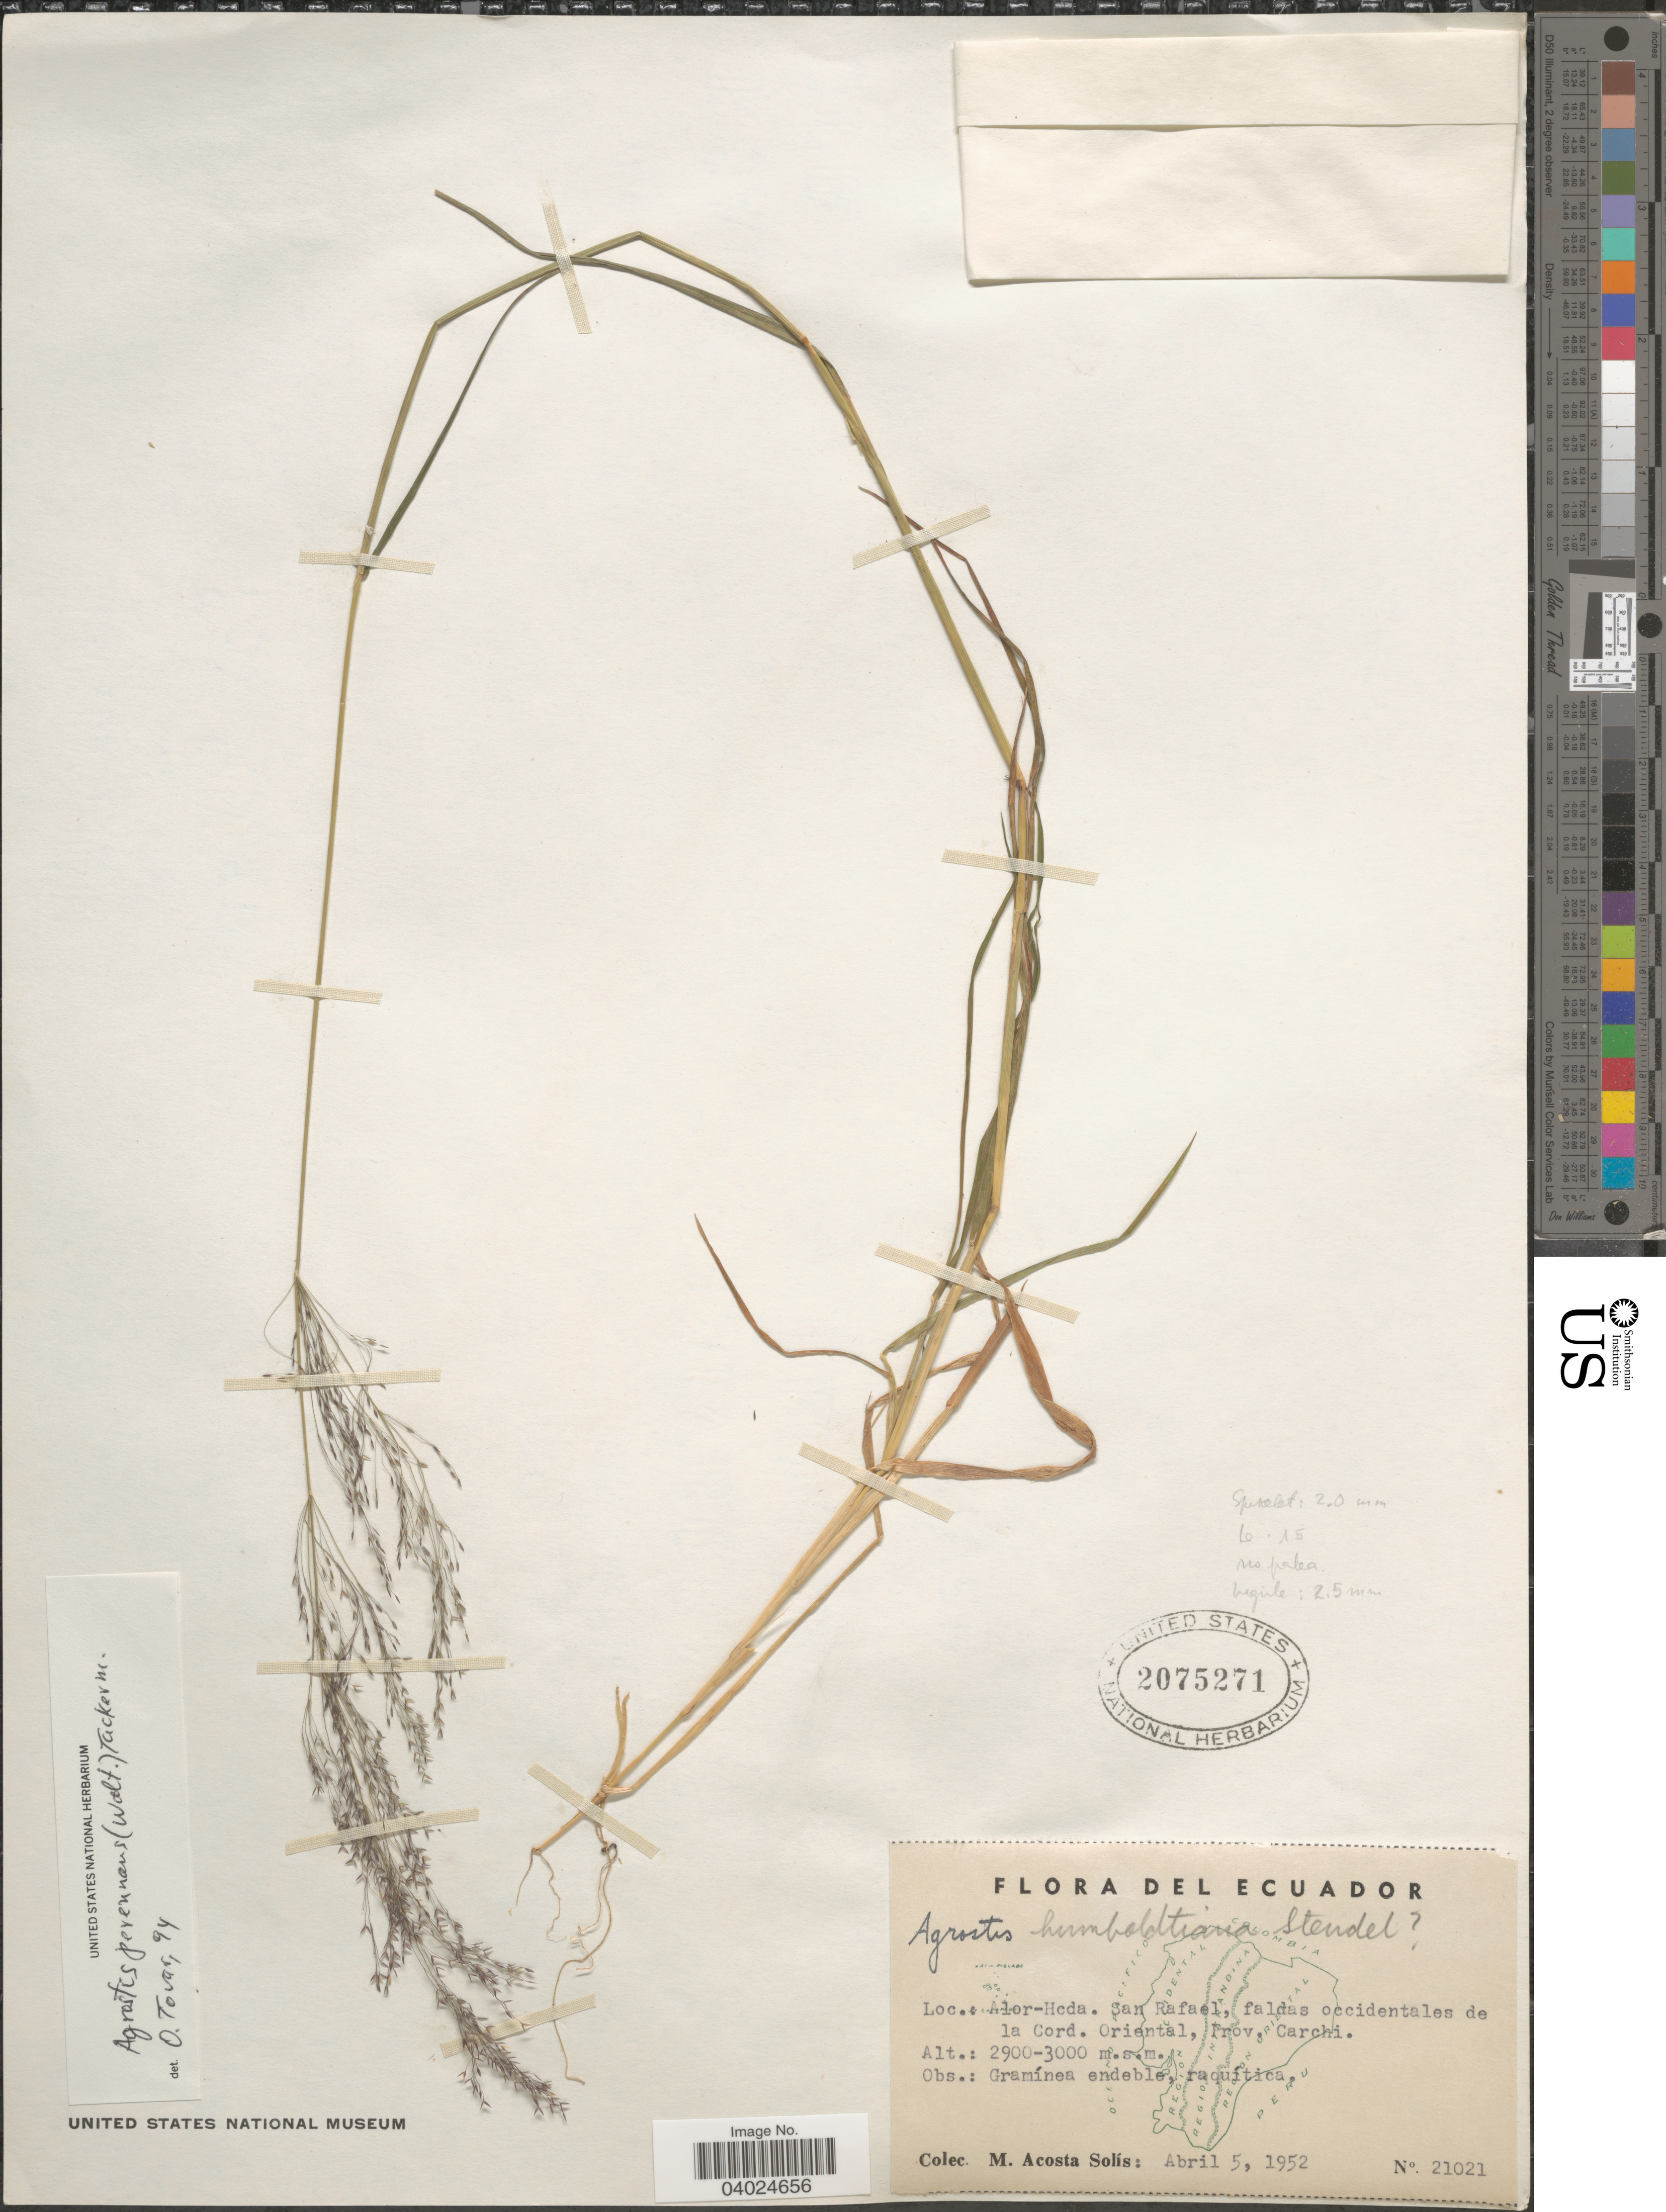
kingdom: Plantae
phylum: Tracheophyta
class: Liliopsida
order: Poales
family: Poaceae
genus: Agrostis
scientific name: Agrostis perennans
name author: (Walter) Tuck.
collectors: M. Acosta Solis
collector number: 21021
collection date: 1952-04-05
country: Ecuador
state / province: Carchi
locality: Alor-Hcda. San Rafael, faldas occidentales de la Cord. Oriental.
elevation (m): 2900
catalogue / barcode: US 2075271